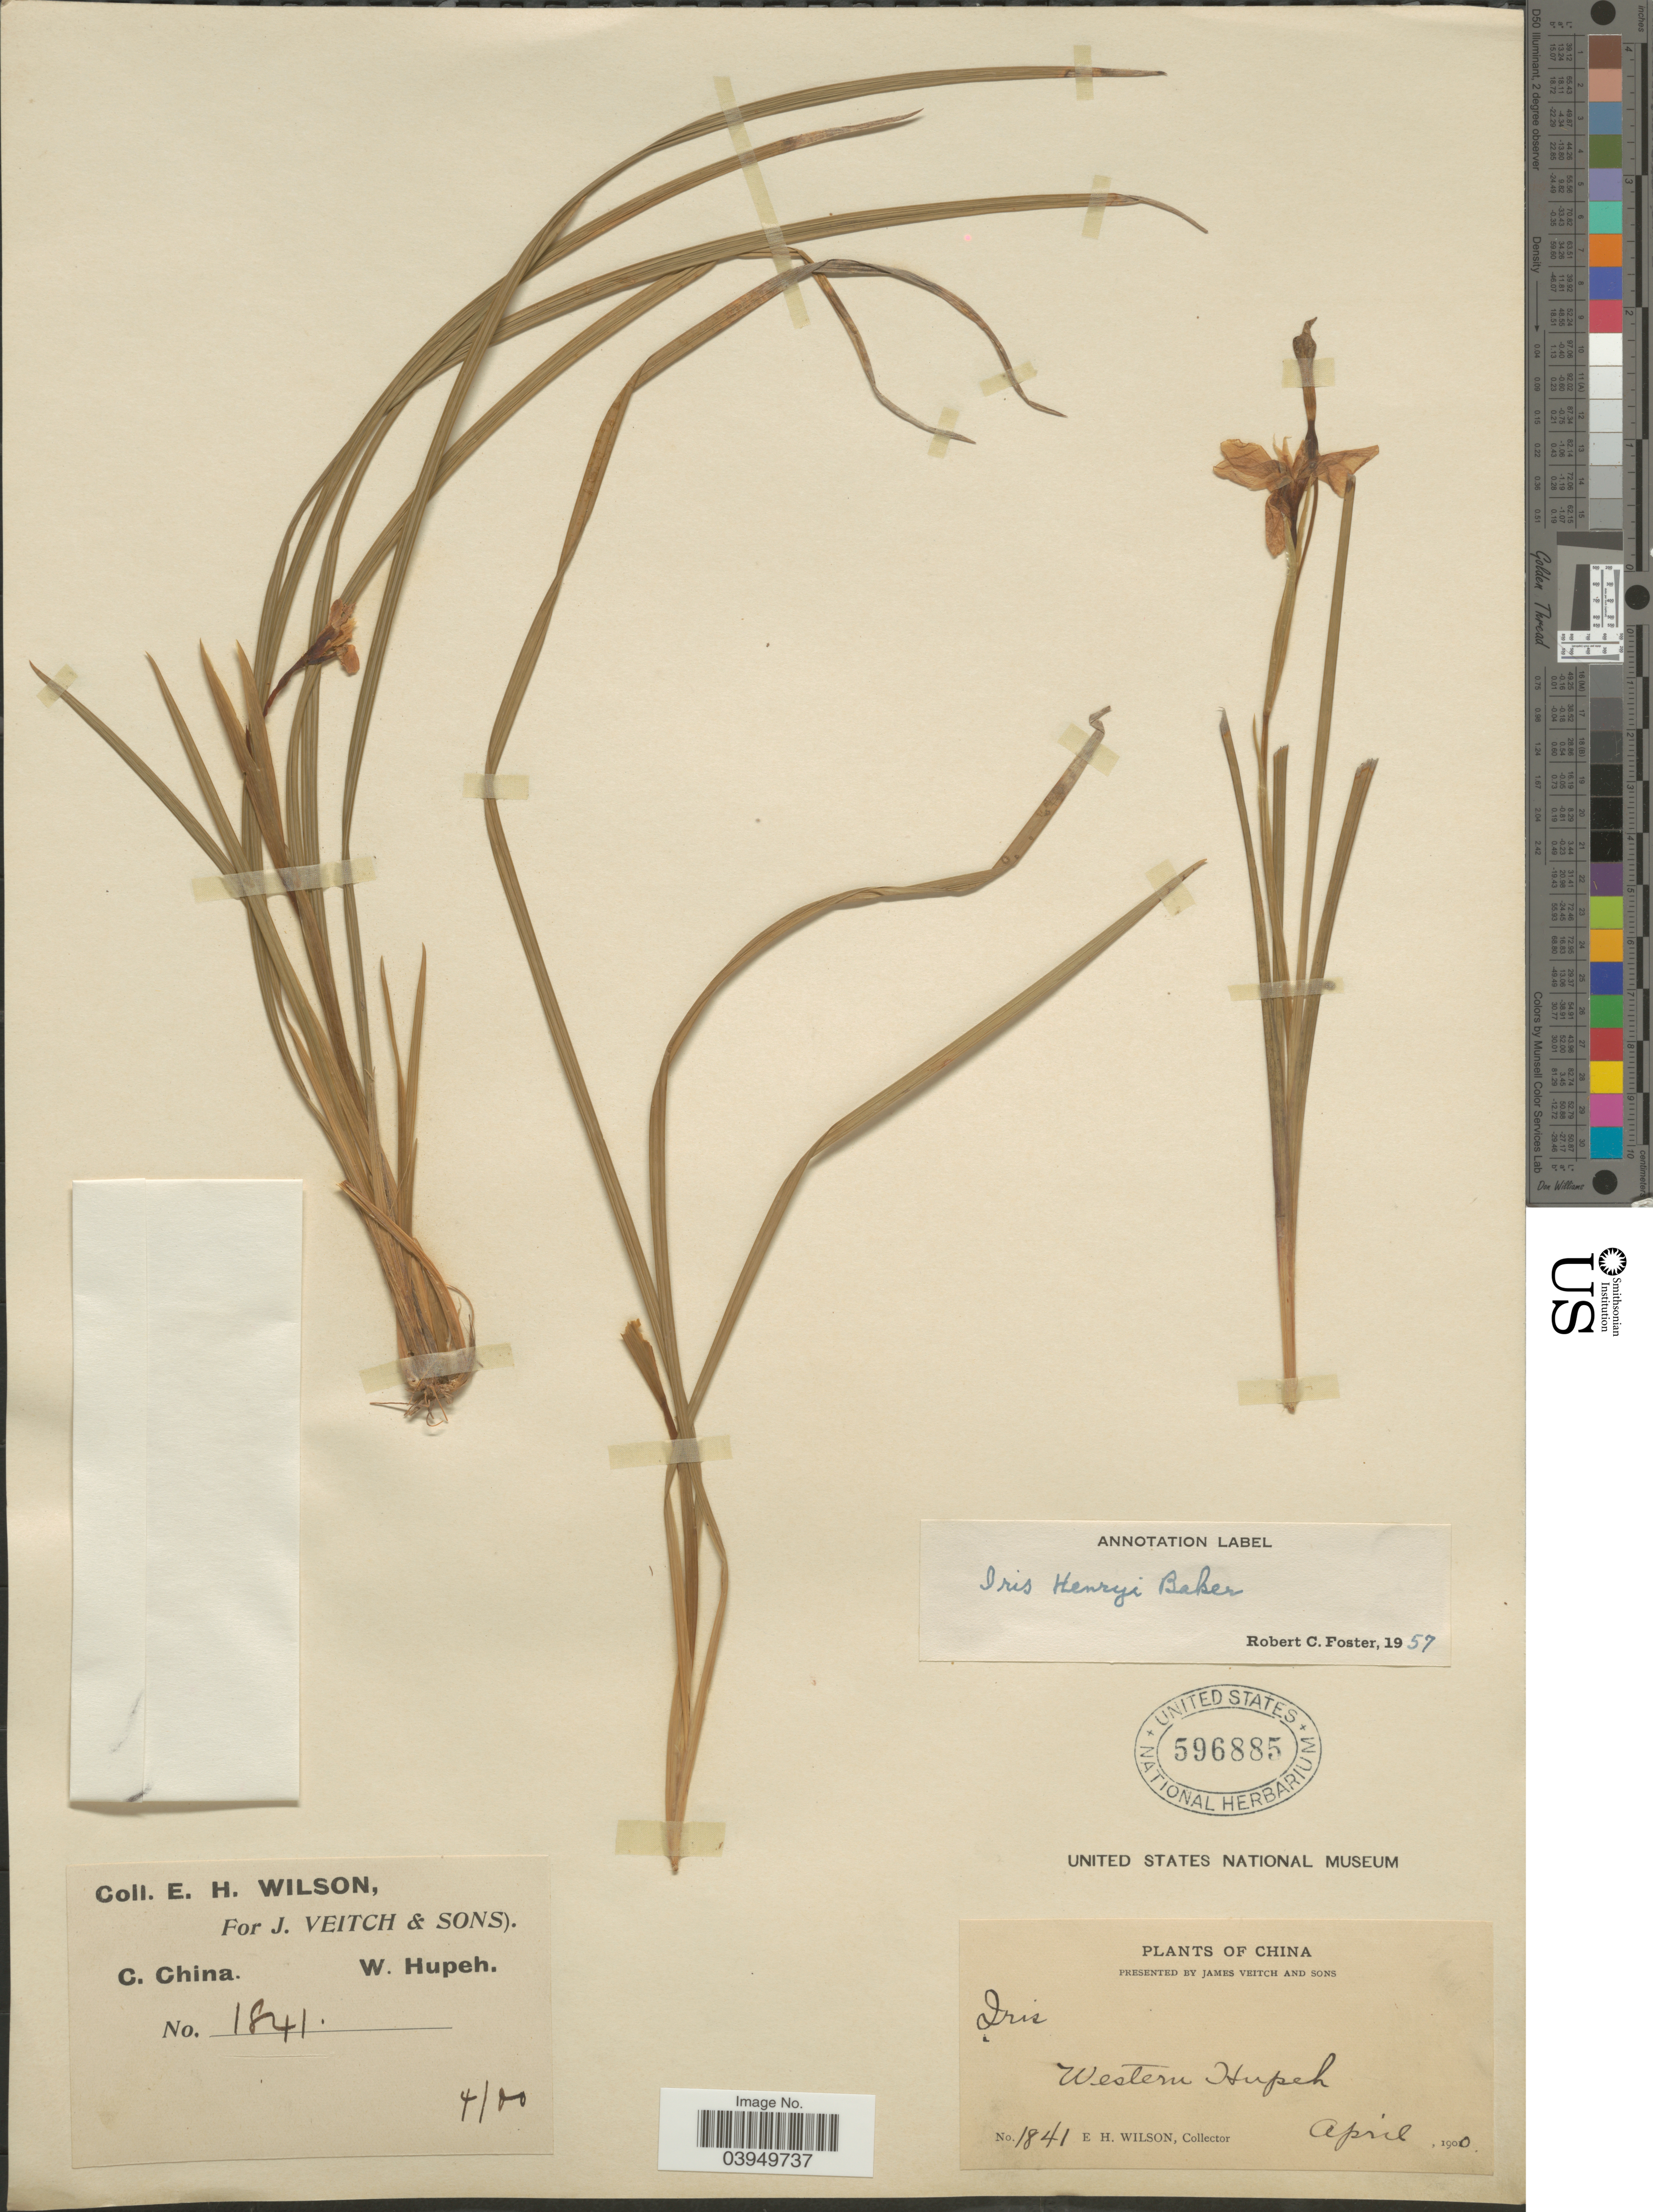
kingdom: Plantae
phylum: Tracheophyta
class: Liliopsida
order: Asparagales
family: Iridaceae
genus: Iris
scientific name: Iris henryi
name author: Baker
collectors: E. Wilson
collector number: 1841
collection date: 1900-04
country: China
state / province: Hubei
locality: C. China. Western Hupeh.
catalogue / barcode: US 596885